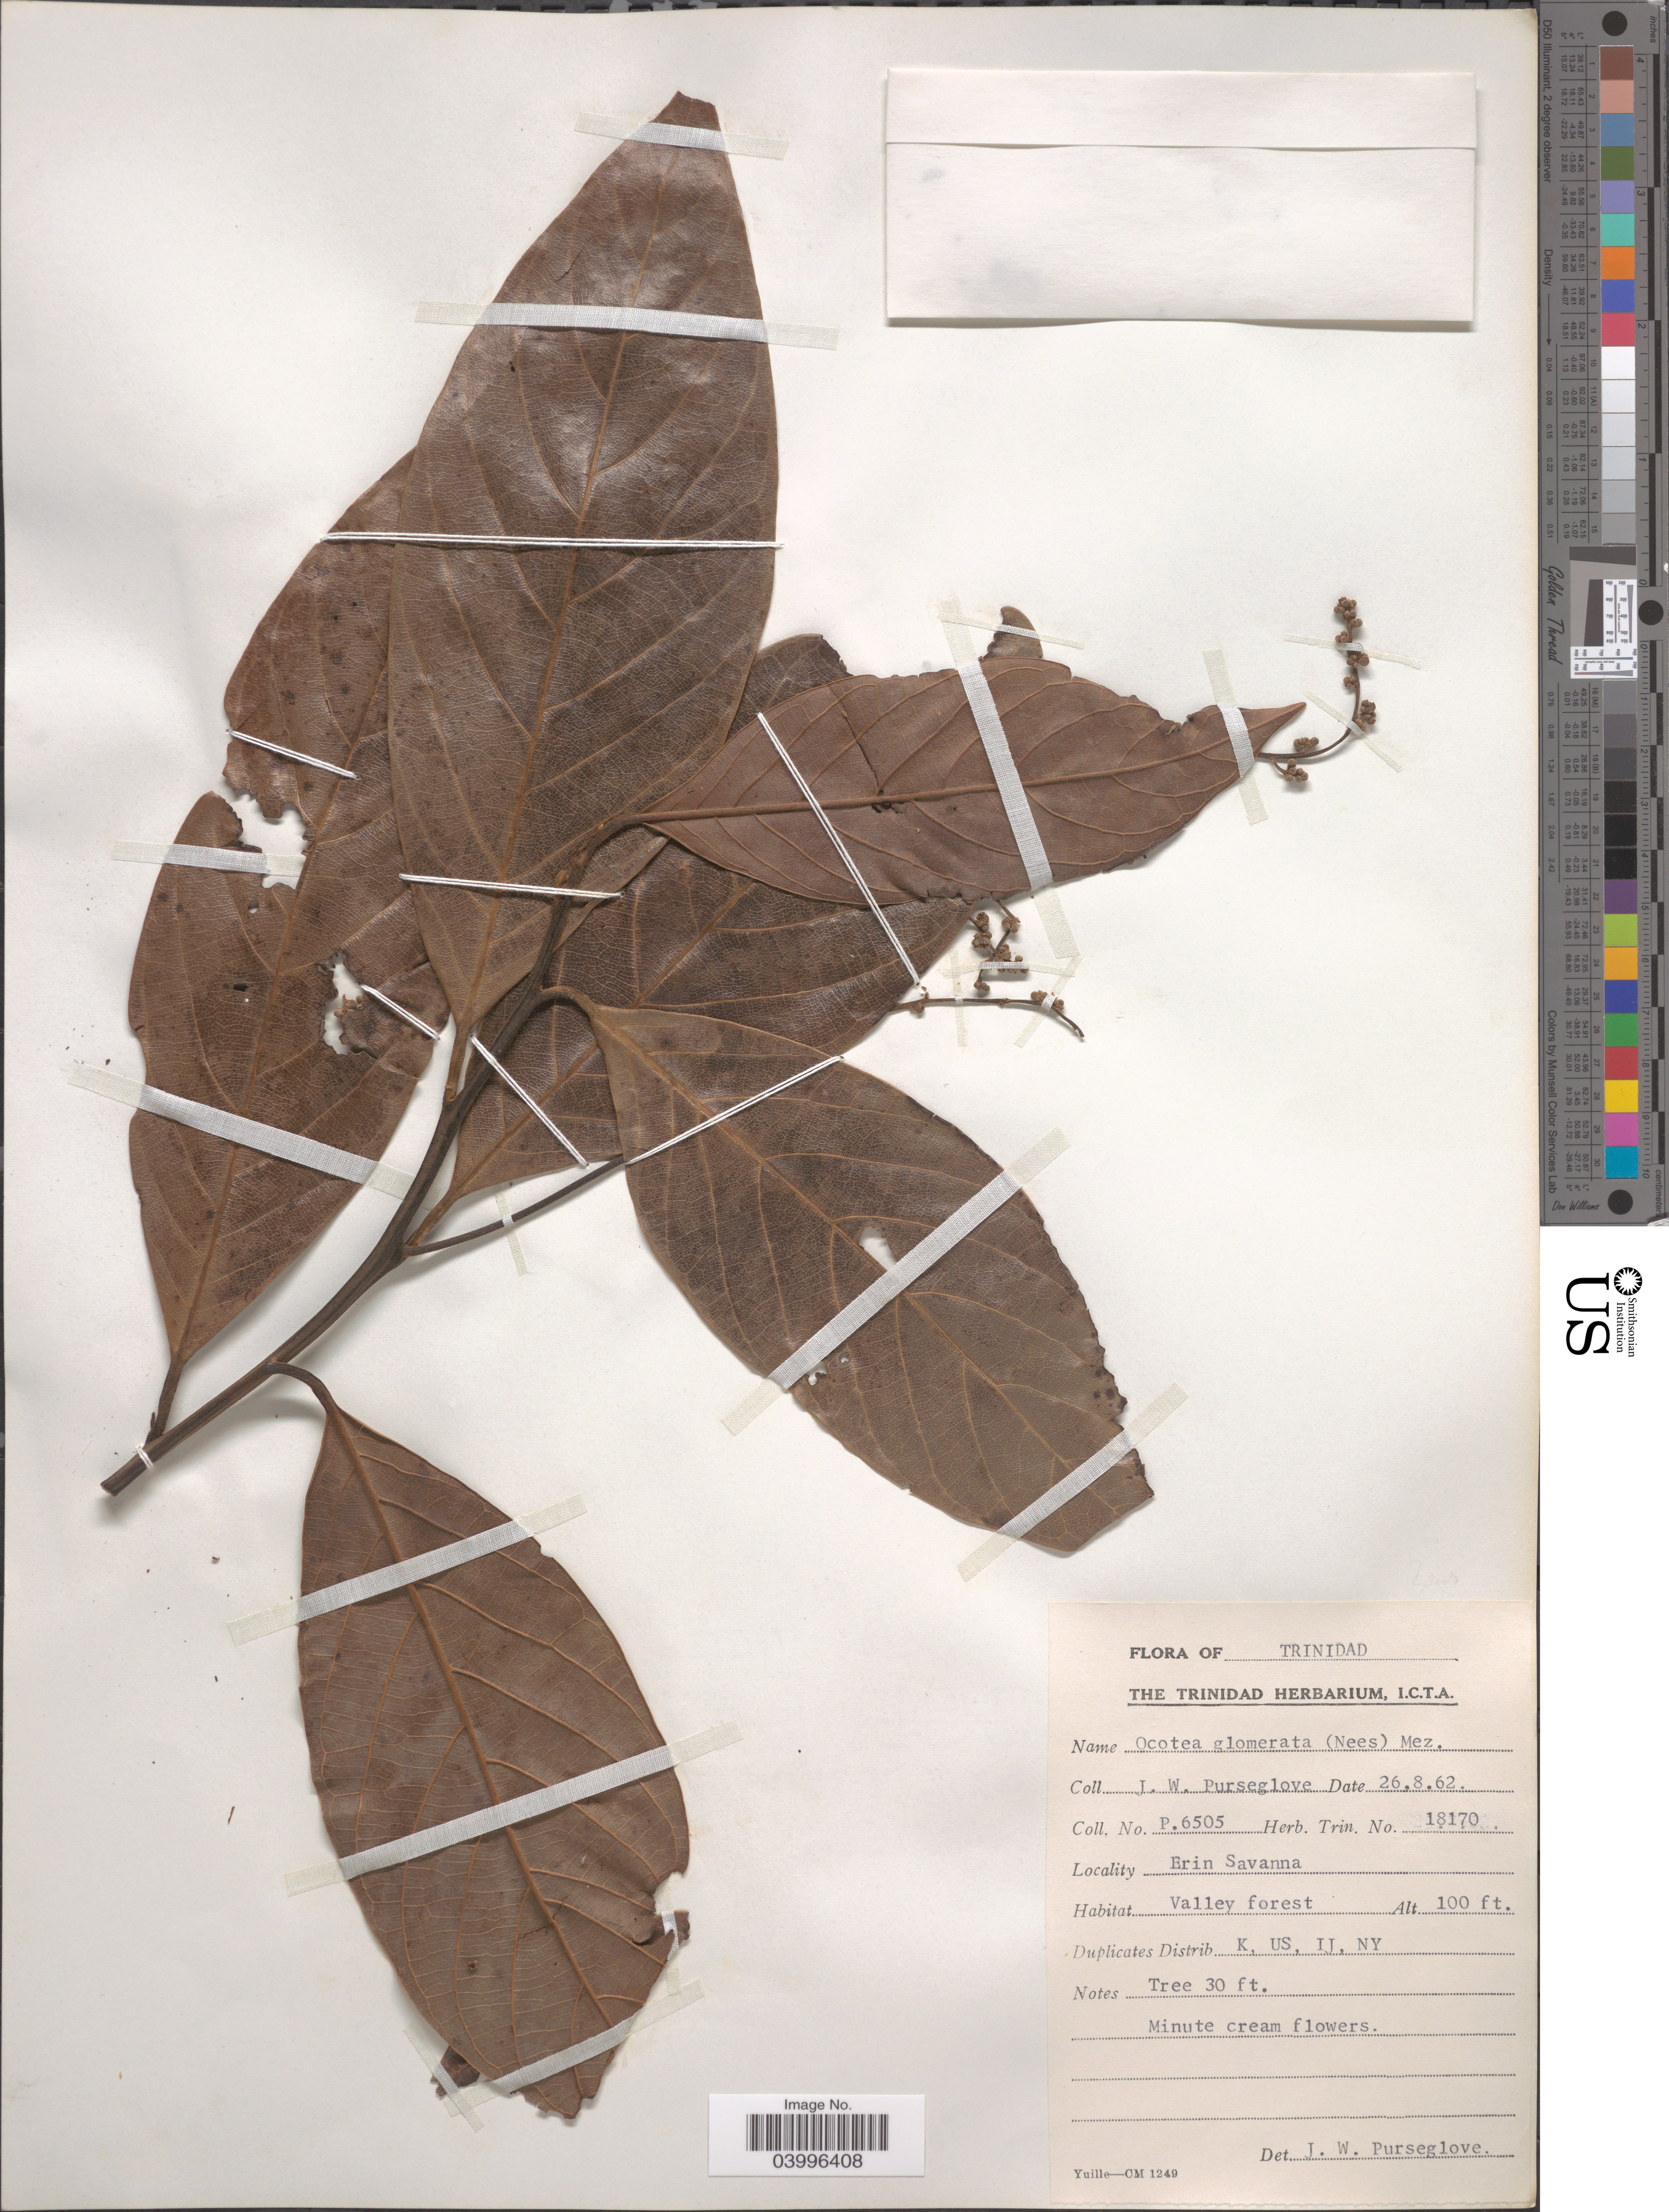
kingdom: Plantae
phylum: Tracheophyta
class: Magnoliopsida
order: Laurales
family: Lauraceae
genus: Ocotea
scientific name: Ocotea glomerata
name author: (Nees) Mez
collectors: J. Purseglove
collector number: P.6505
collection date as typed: Transcribed d/m/y: 26/8/62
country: Trinidad and Tobago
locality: Trinidad. Erin Savanna.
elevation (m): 30